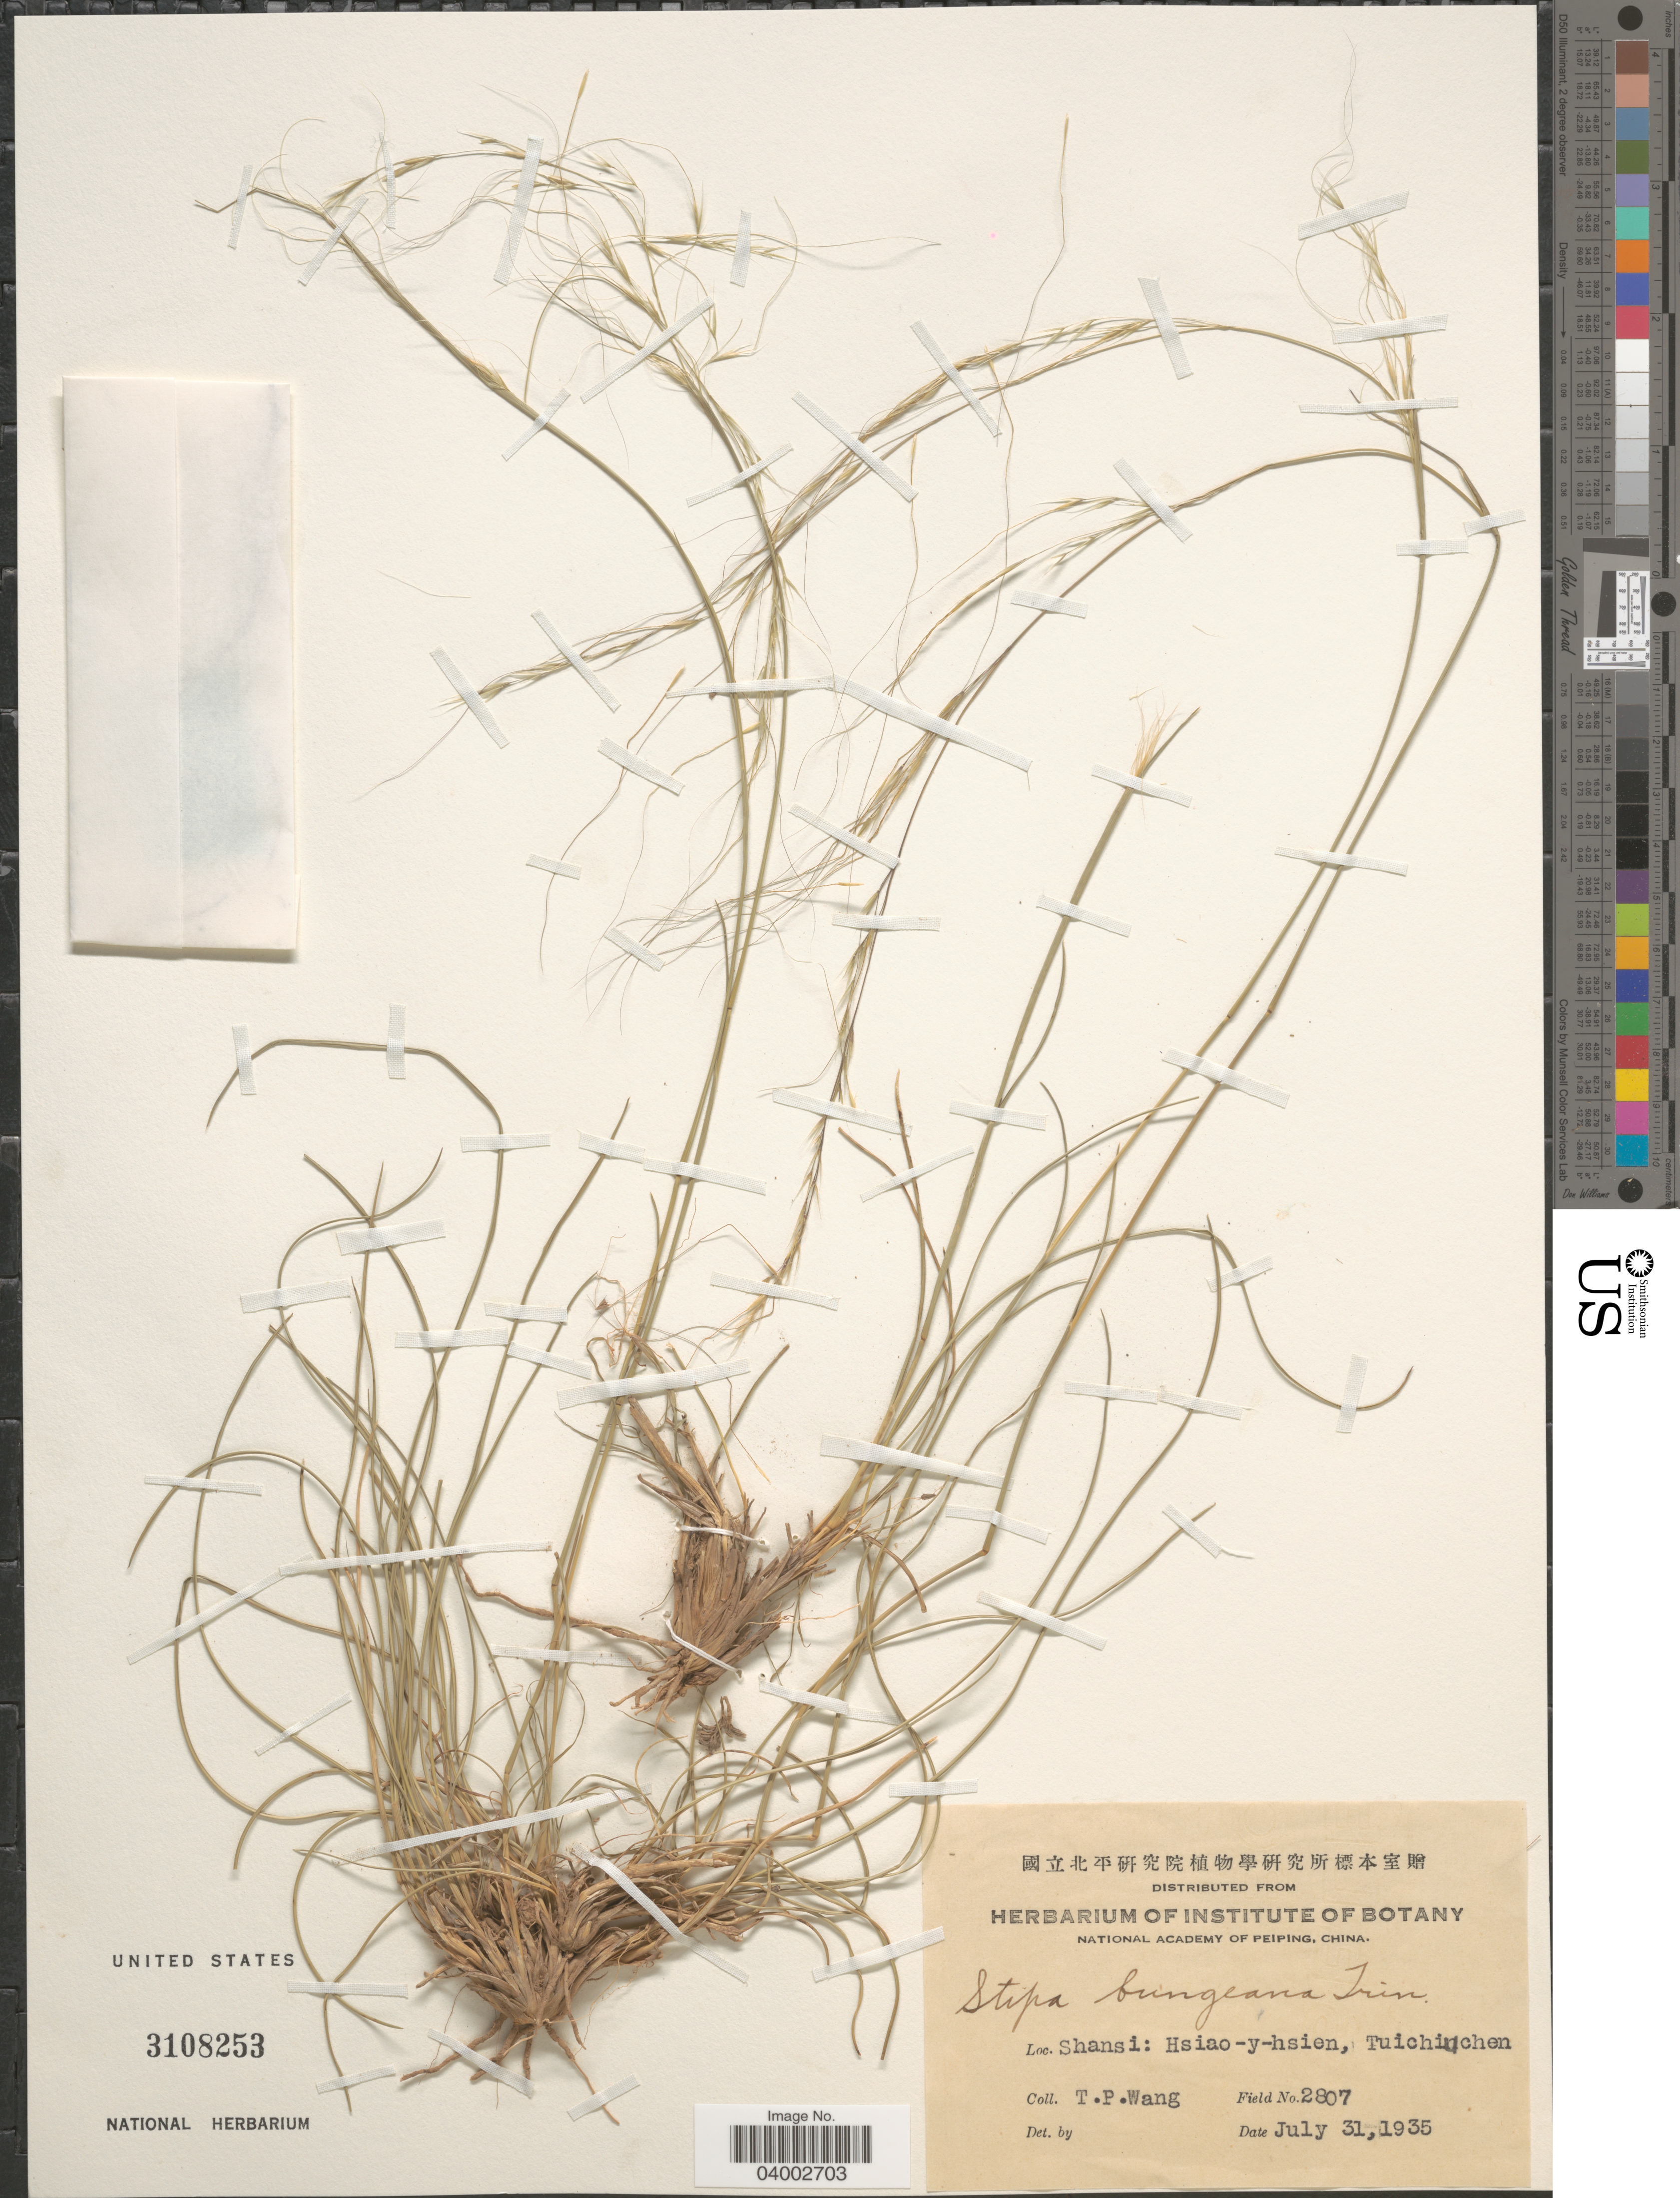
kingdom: Plantae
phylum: Tracheophyta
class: Liliopsida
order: Poales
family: Poaceae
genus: Stipa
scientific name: Stipa bungeana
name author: Trin.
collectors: T. Wang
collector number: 2807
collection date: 1935-07-31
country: China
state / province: Shanxi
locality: Shansi: Hsiao-y-hsien, Tuichiuchen.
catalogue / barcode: US 3108253